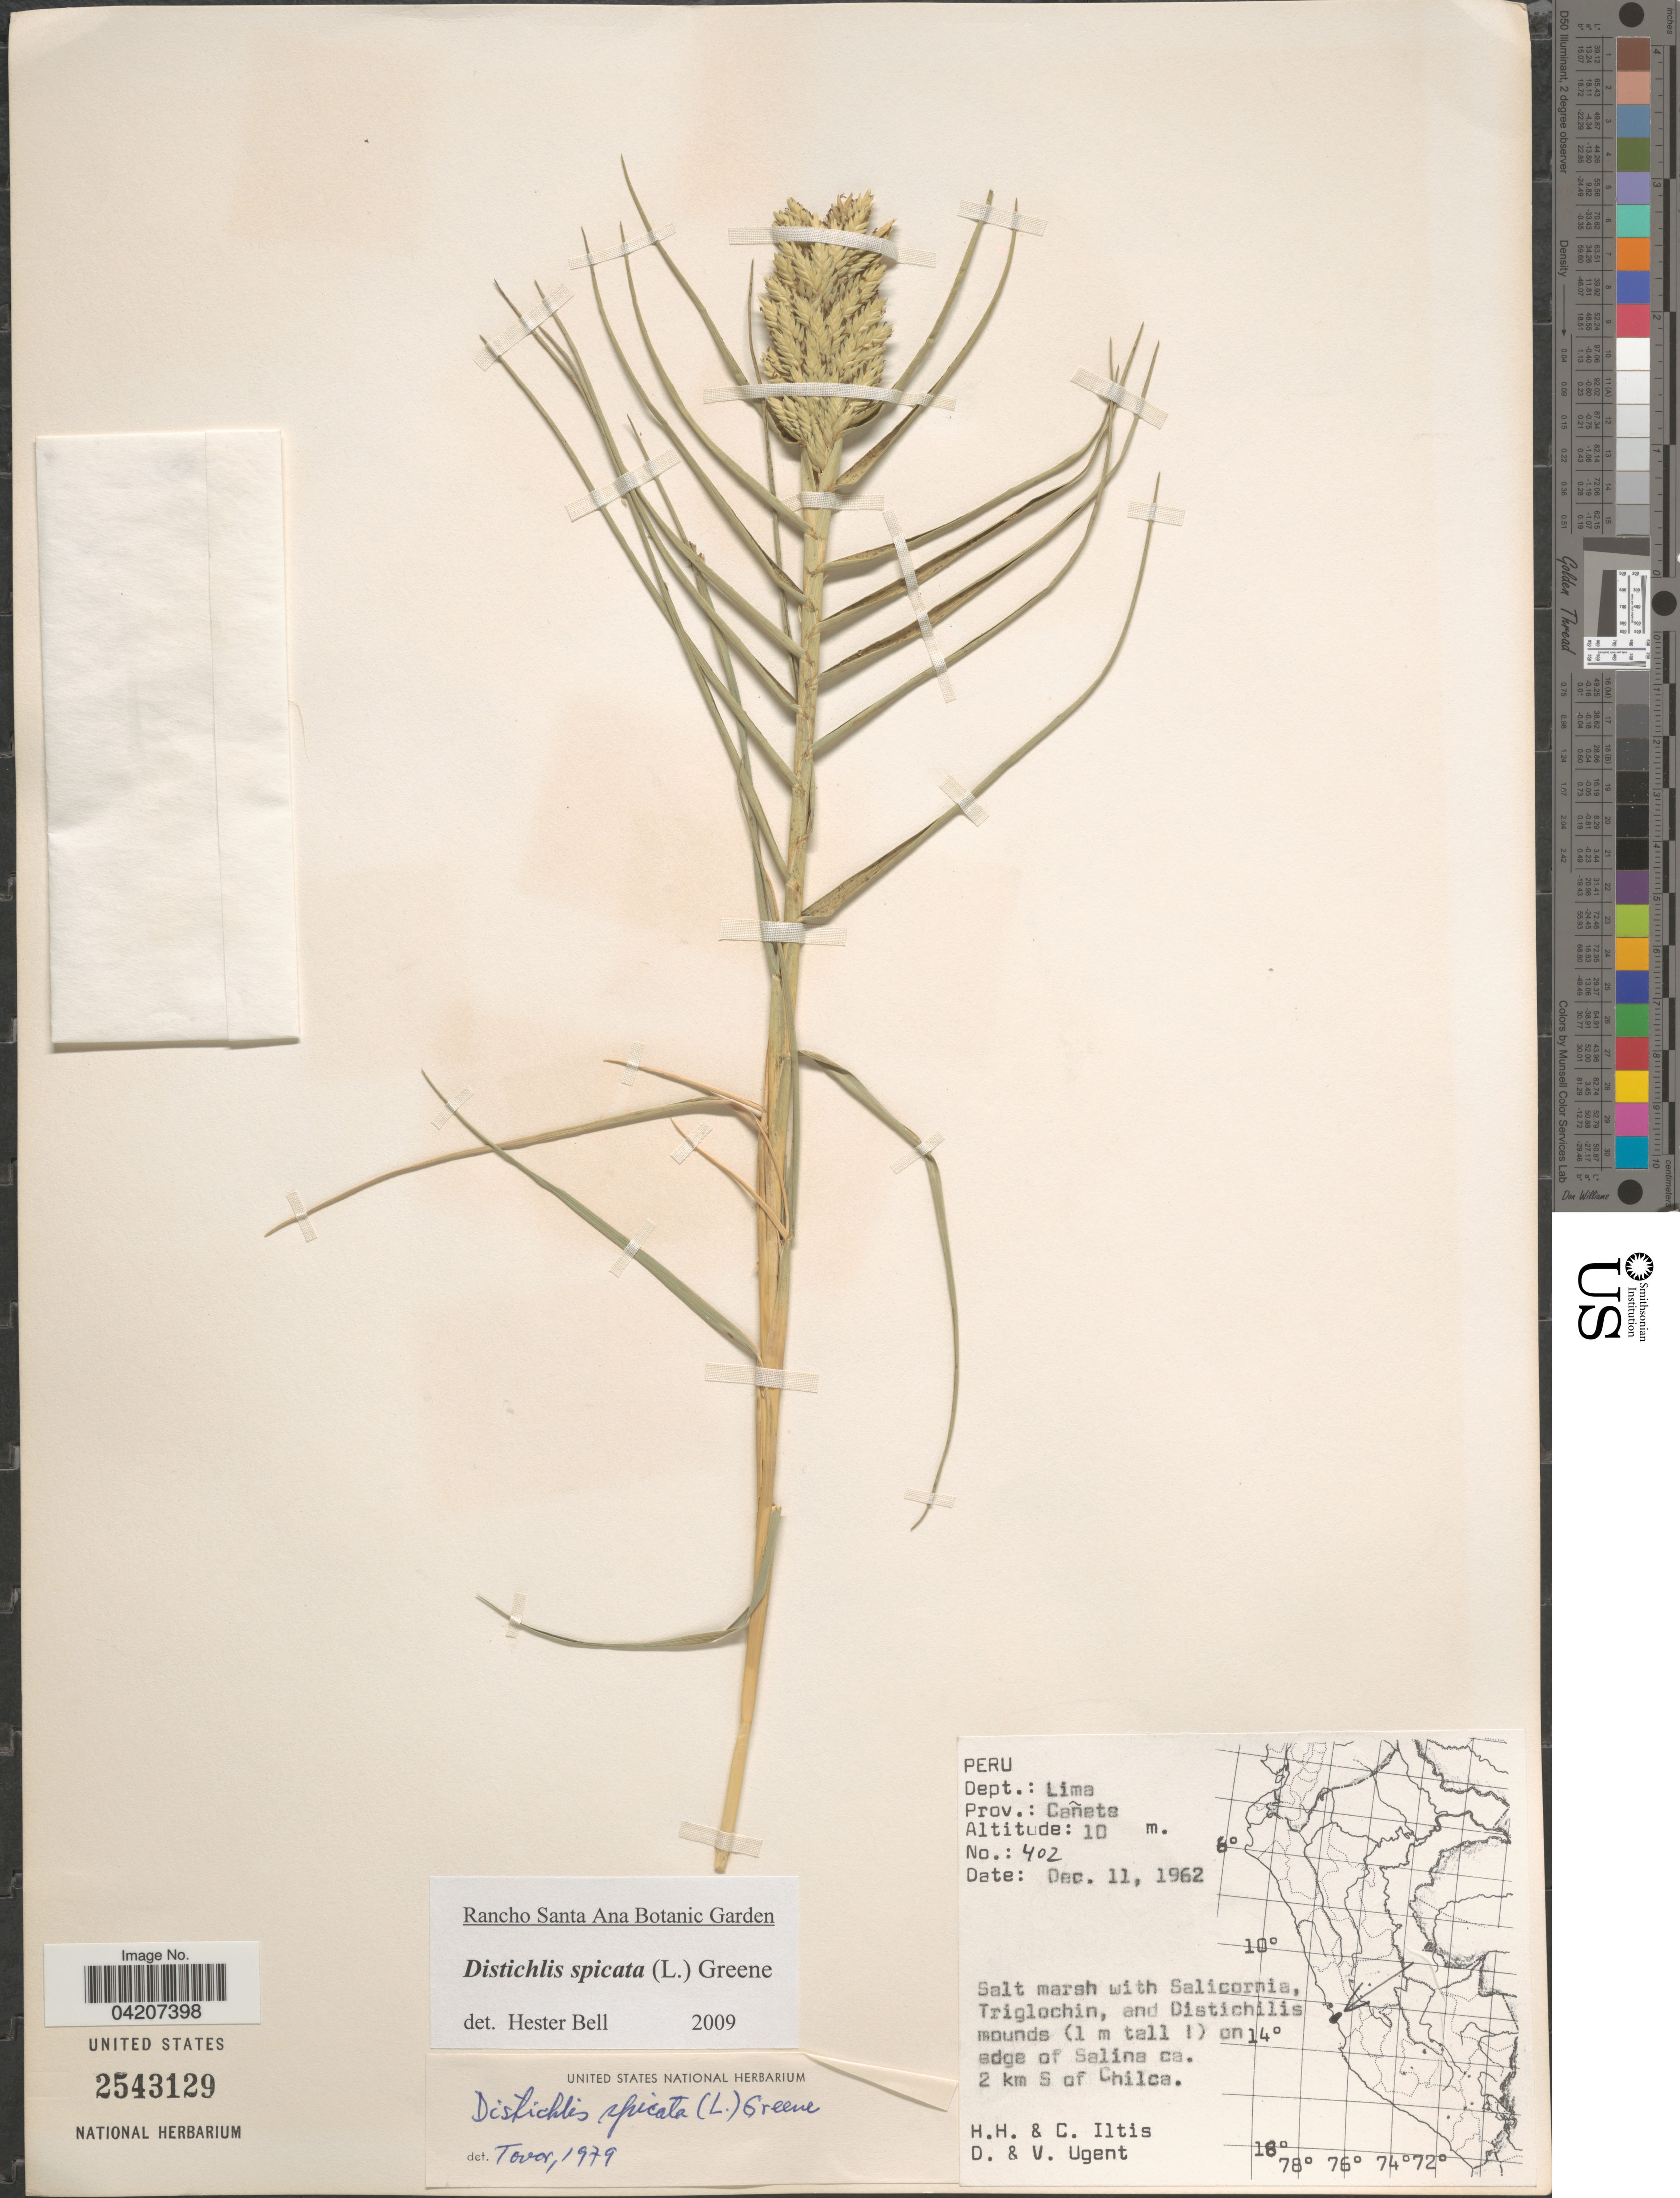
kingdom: Plantae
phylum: Tracheophyta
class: Liliopsida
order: Poales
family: Poaceae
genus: Distichlis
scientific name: Distichlis spicata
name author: (L.) Greene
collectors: H. H. Iltis, C. G. Iltis, D. Ugent & V. Ugent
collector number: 402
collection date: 1962-12-11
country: Peru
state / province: Lima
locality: Dept.: Lima. Prov.: Cañete. On edge of Salina ca. 2 km S of Chilca.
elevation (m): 10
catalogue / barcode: US 2543129